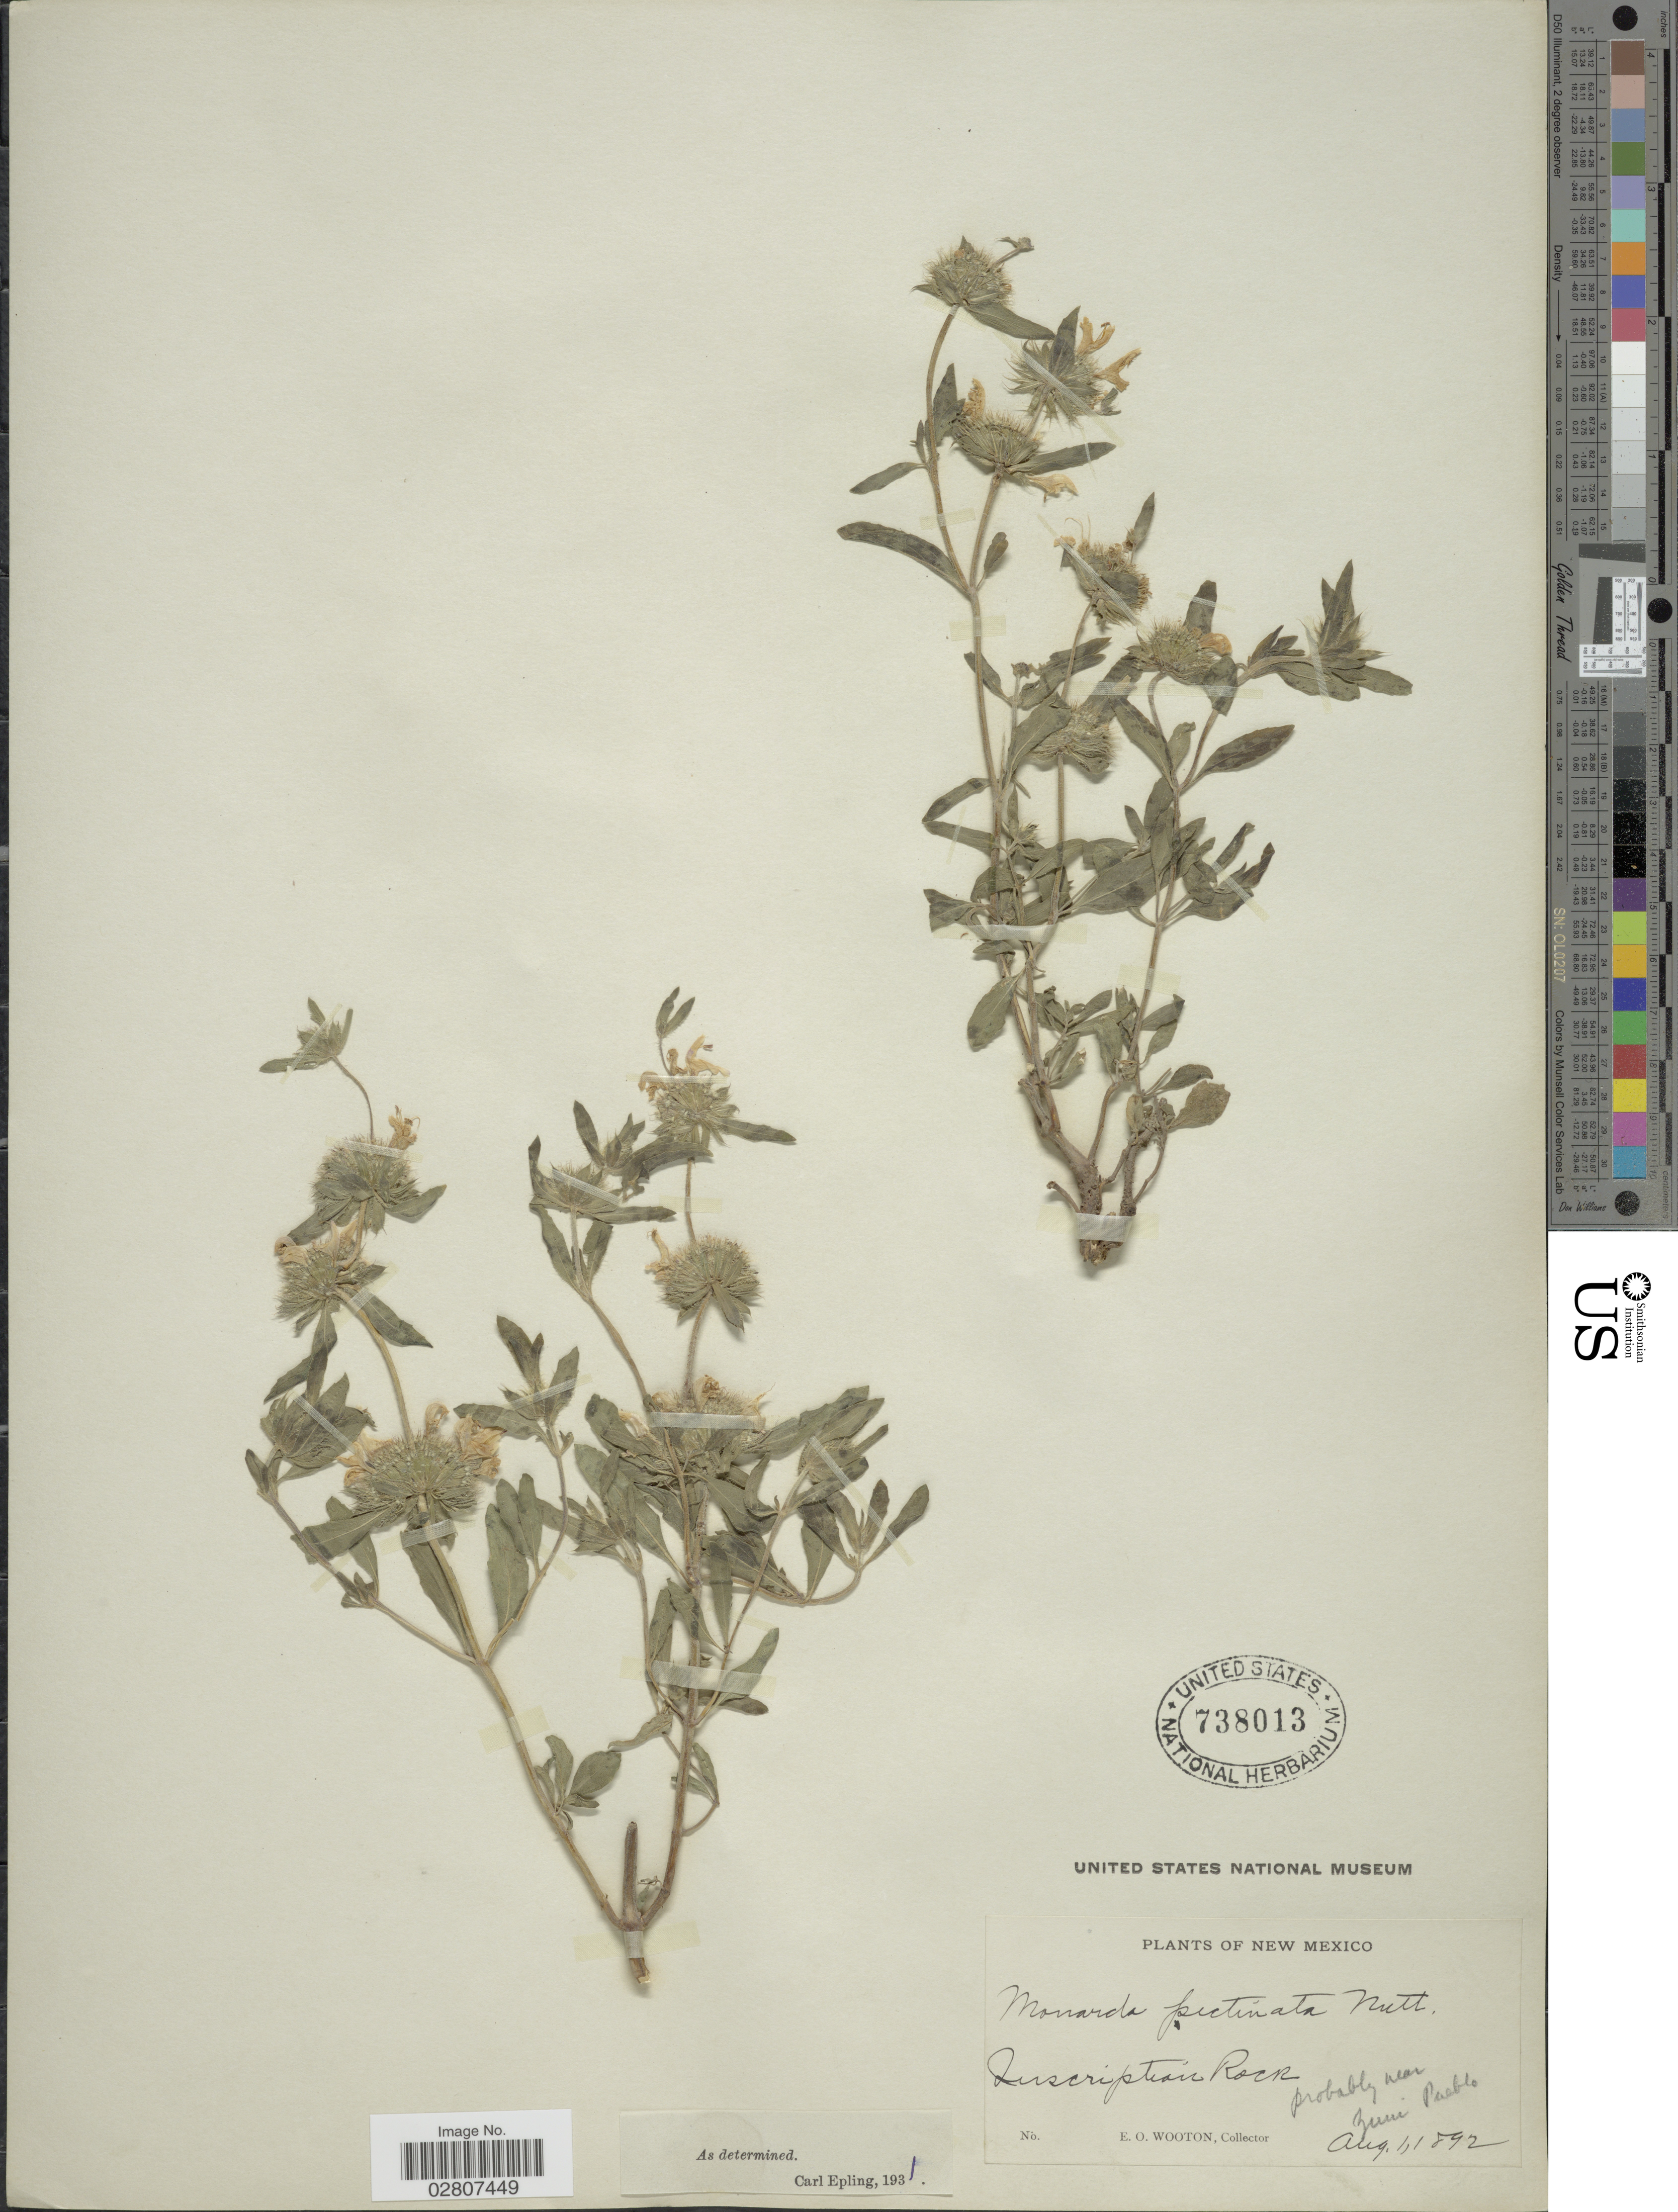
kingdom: Plantae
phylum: Tracheophyta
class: Magnoliopsida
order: Lamiales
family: Lamiaceae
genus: Monarda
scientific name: Monarda pectinata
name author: Nutt.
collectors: E. O. Wooton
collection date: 1892-08-01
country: United States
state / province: New Mexico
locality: Inscription Rock, probably near Zuni Pueblo.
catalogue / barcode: US 738013